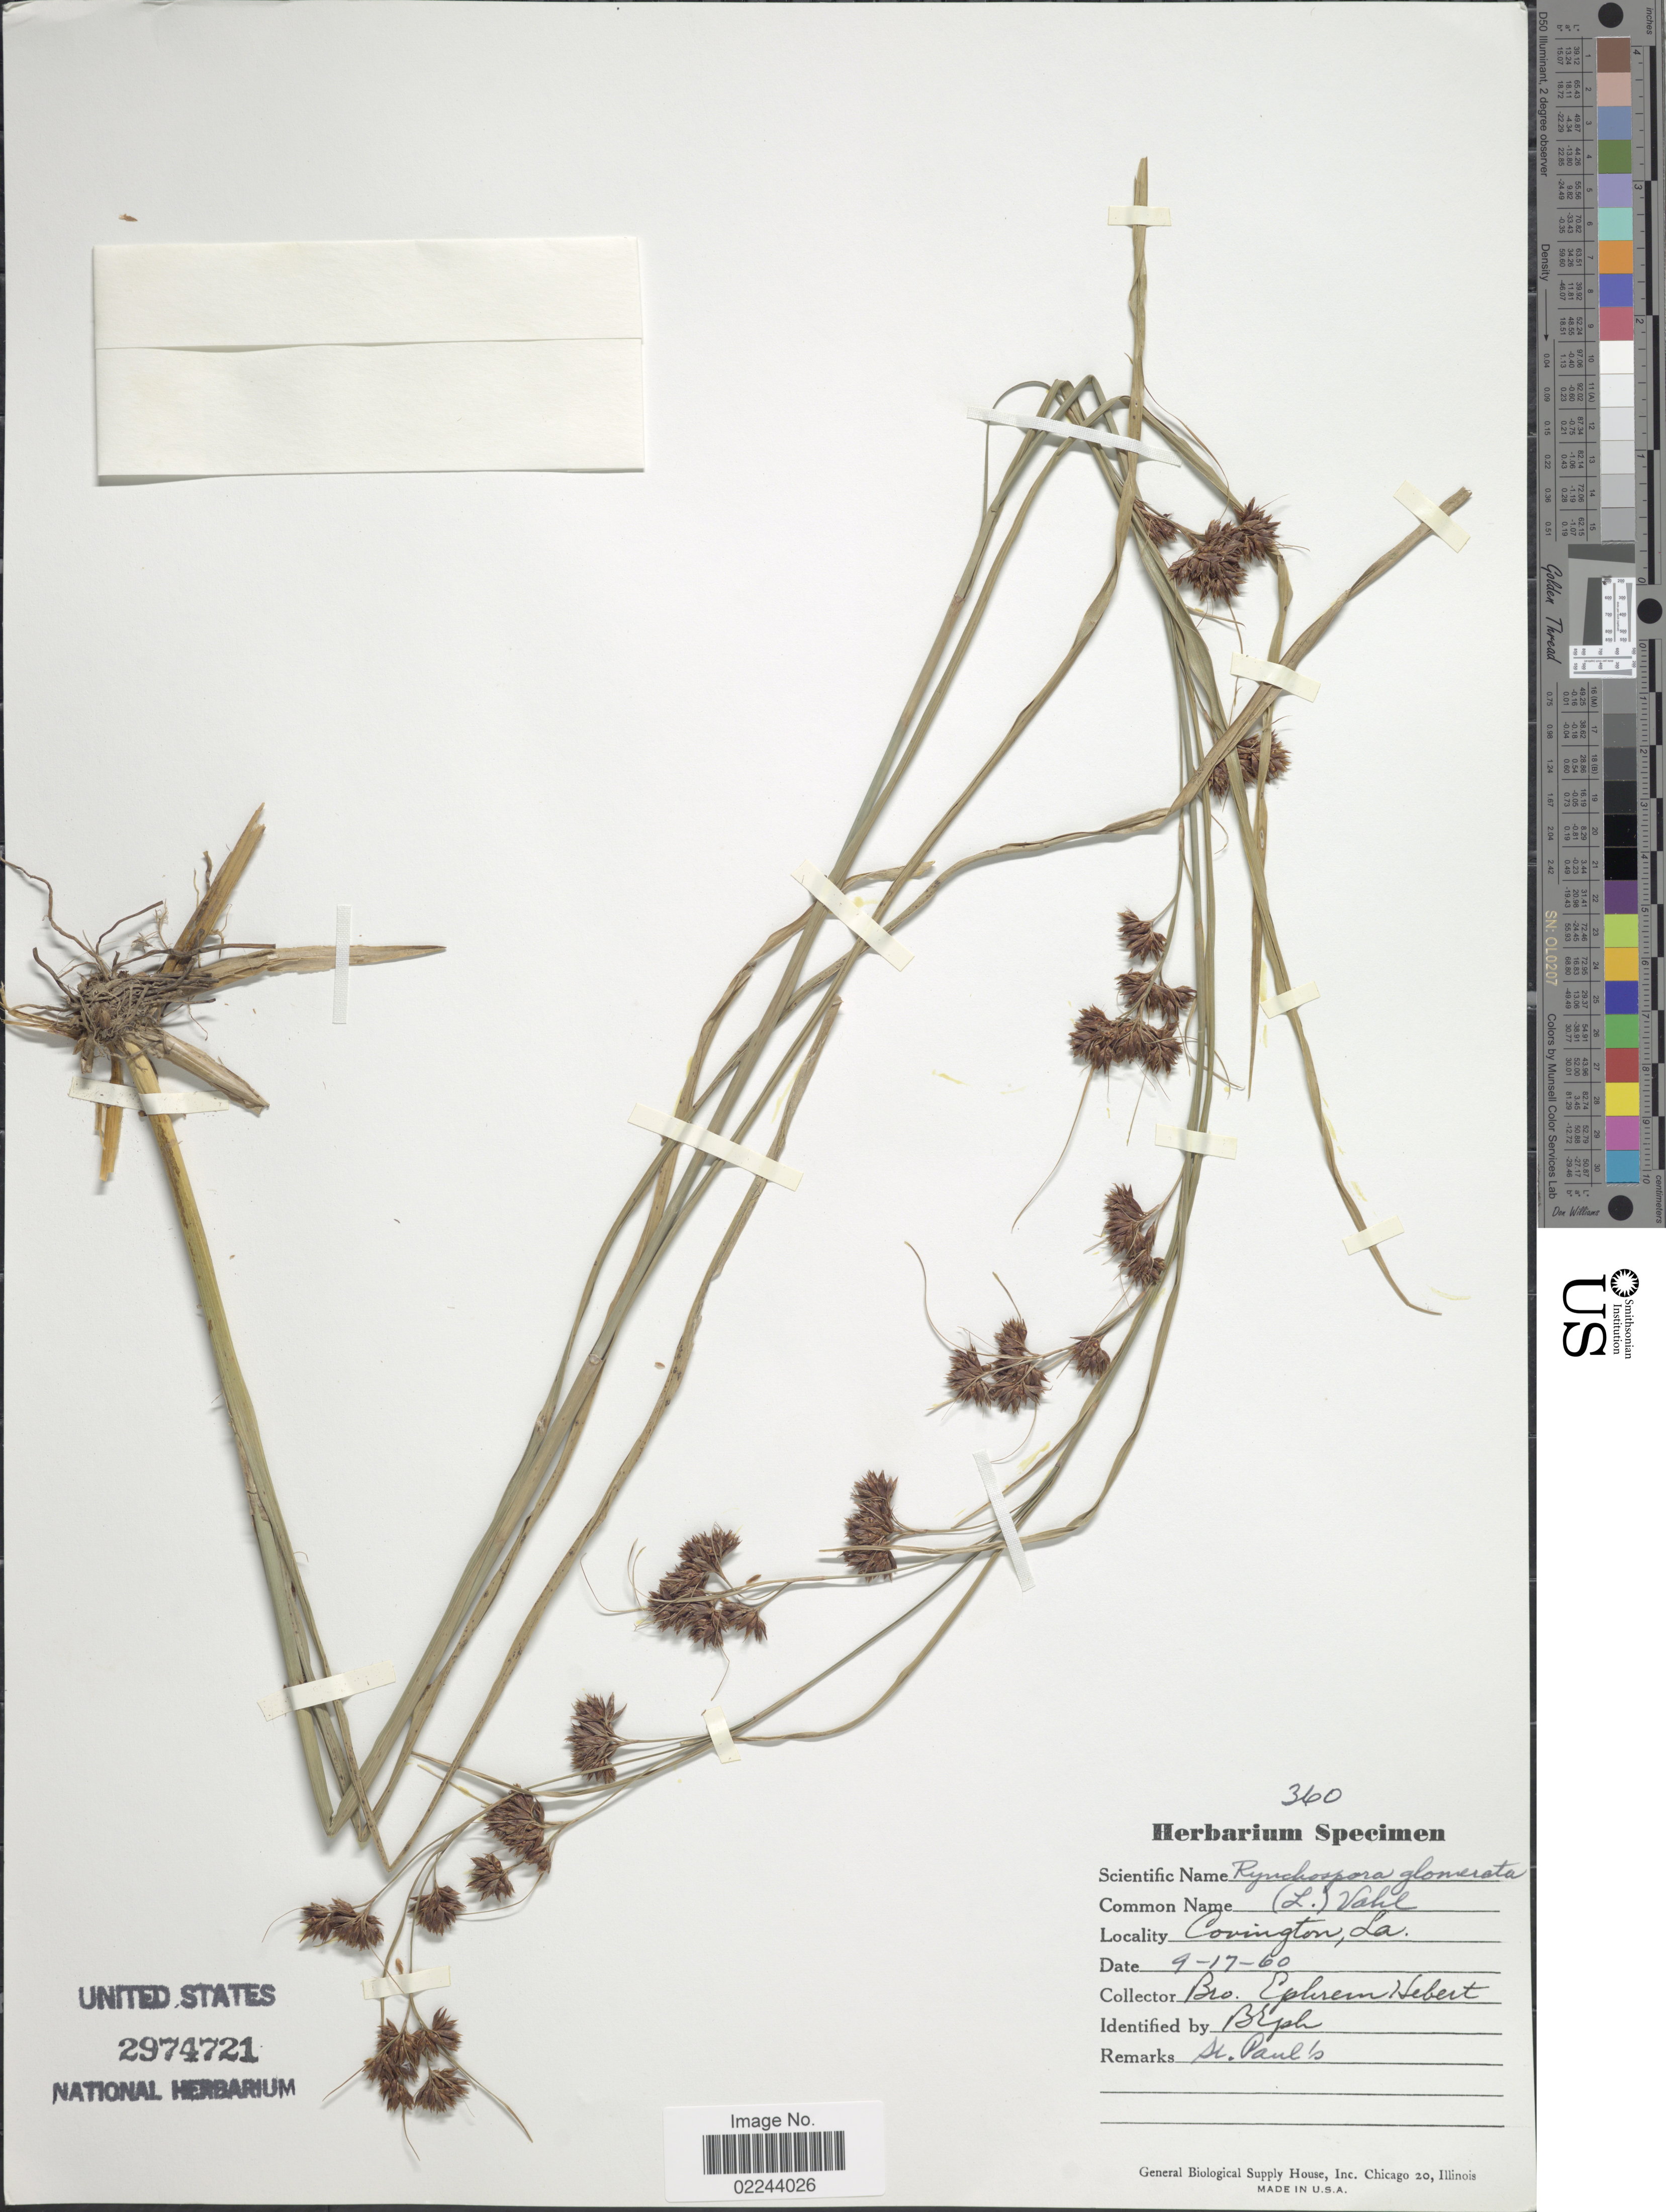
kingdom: Plantae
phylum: Tracheophyta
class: Liliopsida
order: Poales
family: Cyperaceae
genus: Rhynchospora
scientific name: Rhynchospora glomerata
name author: (L.) Vahl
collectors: E. Hebert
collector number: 360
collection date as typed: Transcribed d/m/y: 17/9/60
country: United States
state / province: Louisiana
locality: Covington, St. Paul's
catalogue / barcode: US 2974721